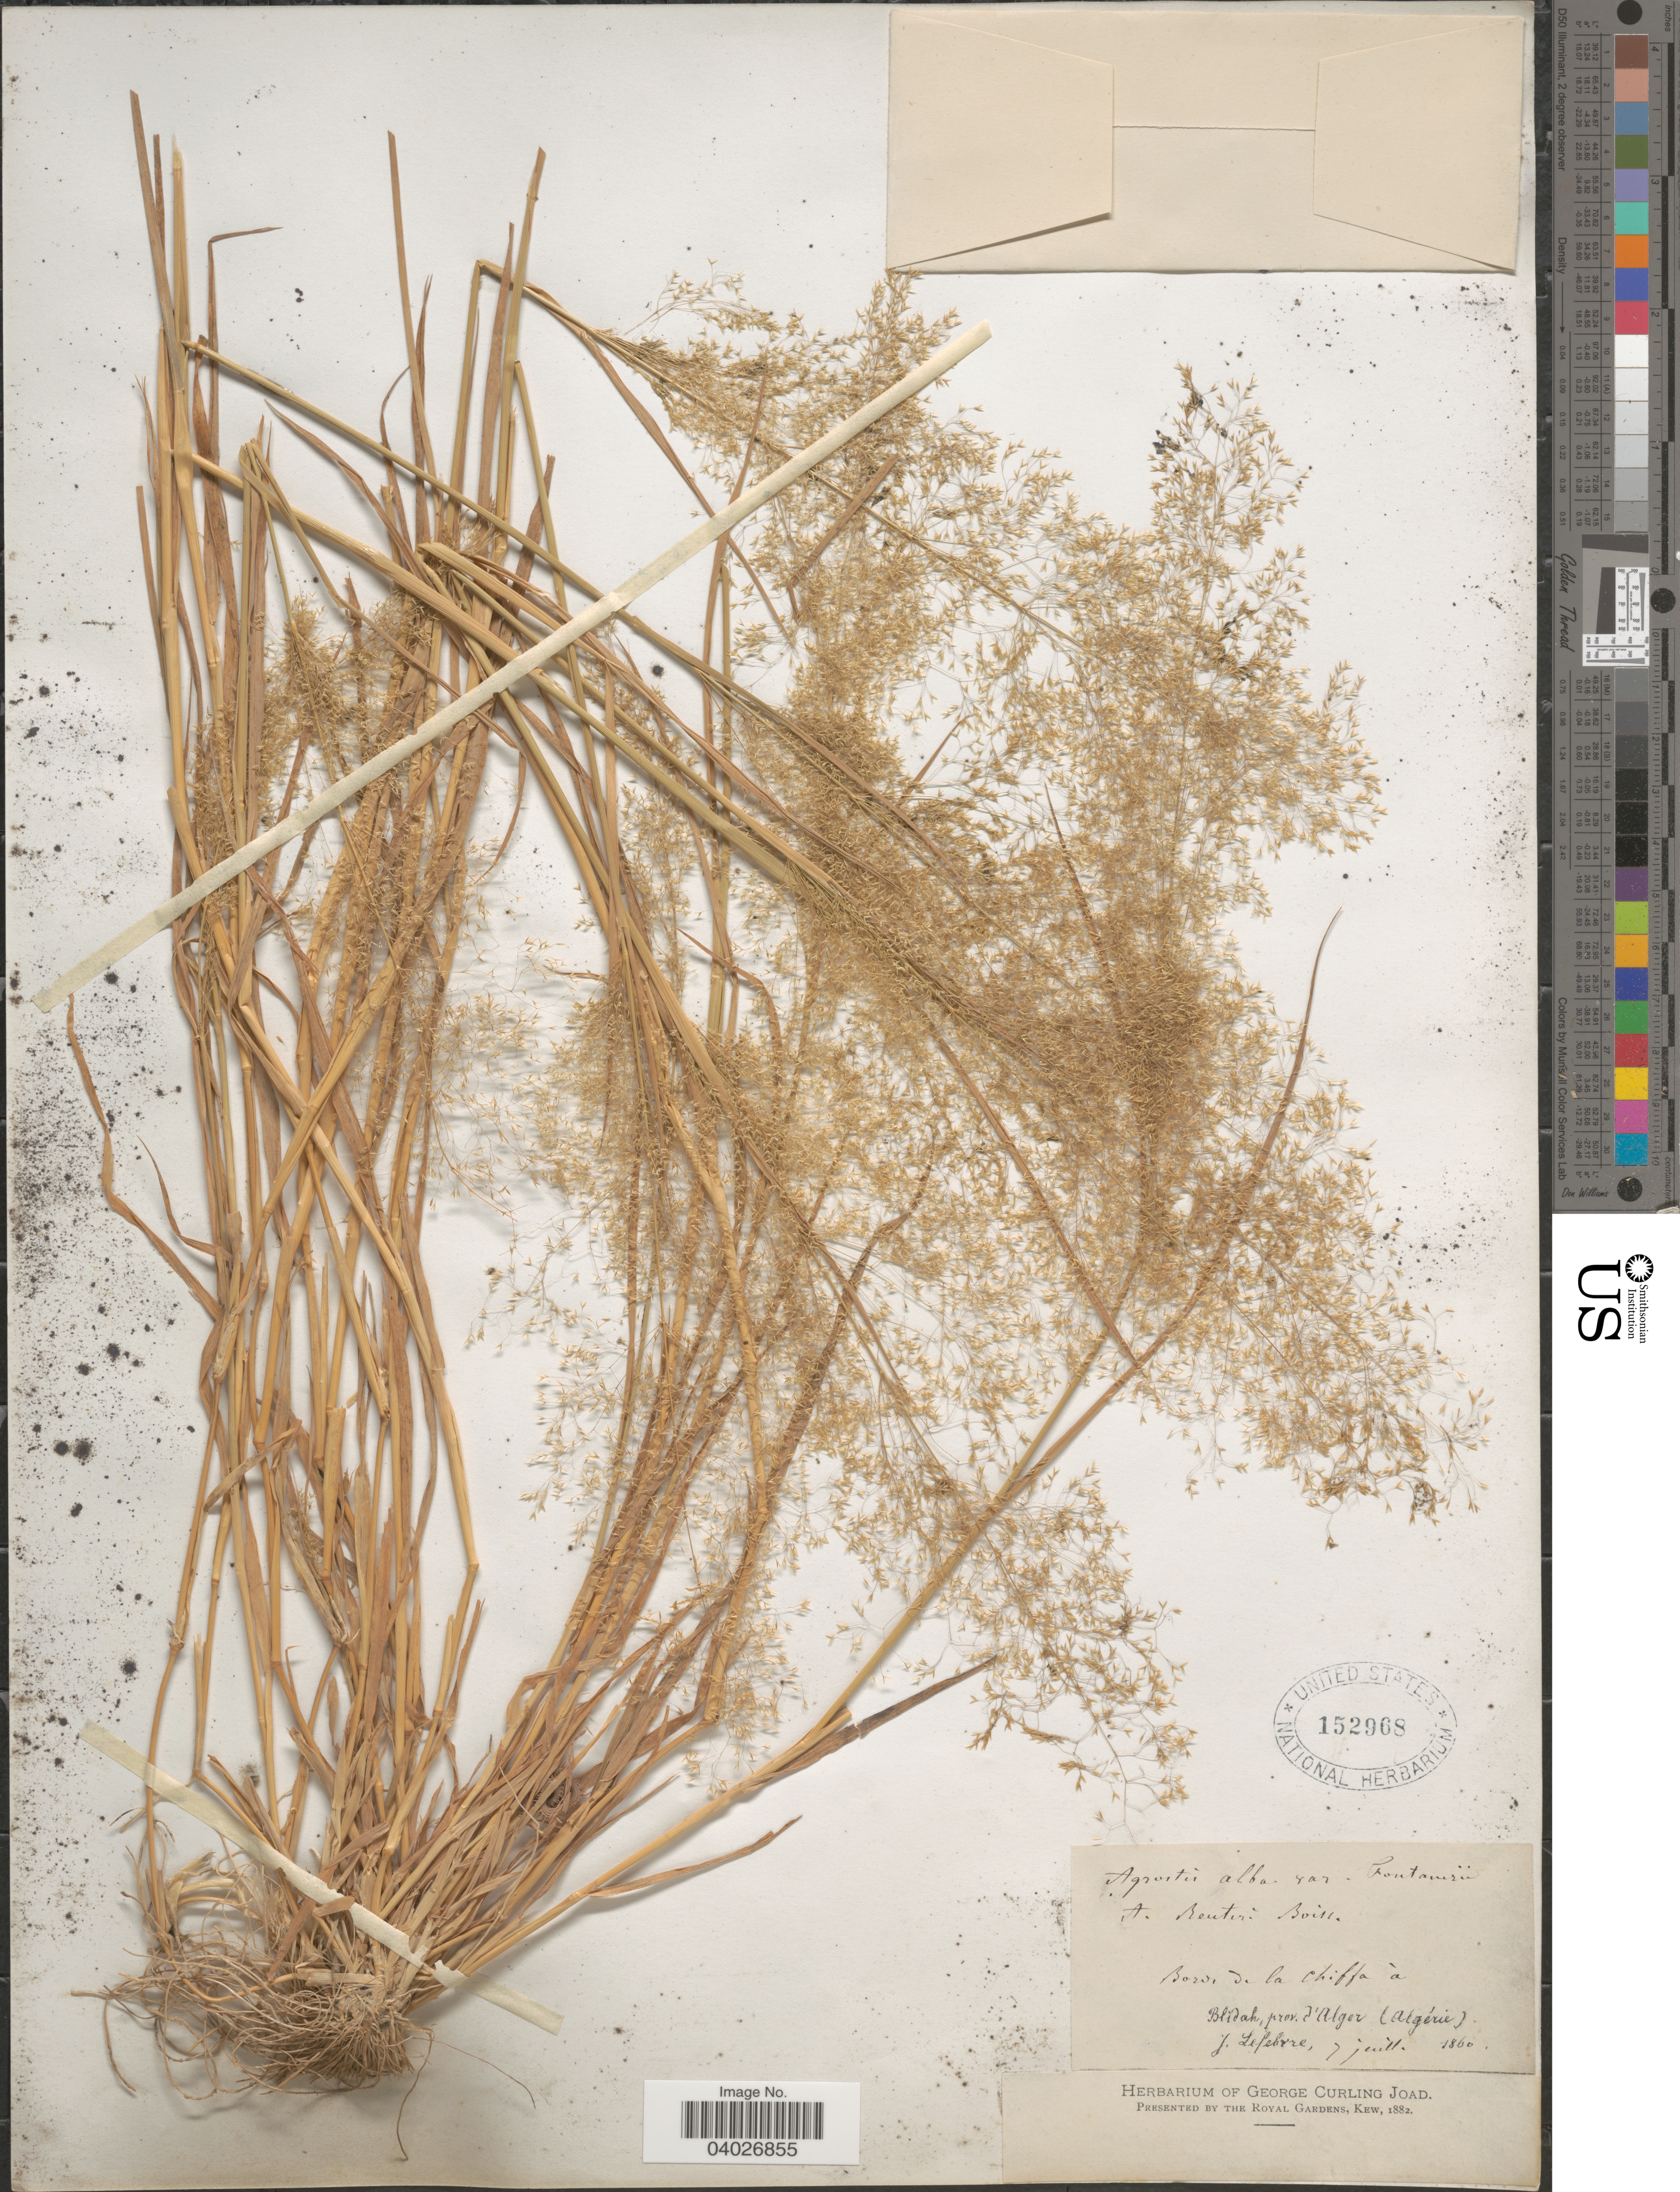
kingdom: Plantae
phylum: Tracheophyta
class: Liliopsida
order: Poales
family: Poaceae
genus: Agrostis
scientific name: Agrostis reuteri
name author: Boiss.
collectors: J. Lefebvre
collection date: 1860-07-07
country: Algeria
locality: Bords de la chiffa à Blidah, prov. d'Alger.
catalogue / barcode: US 152968